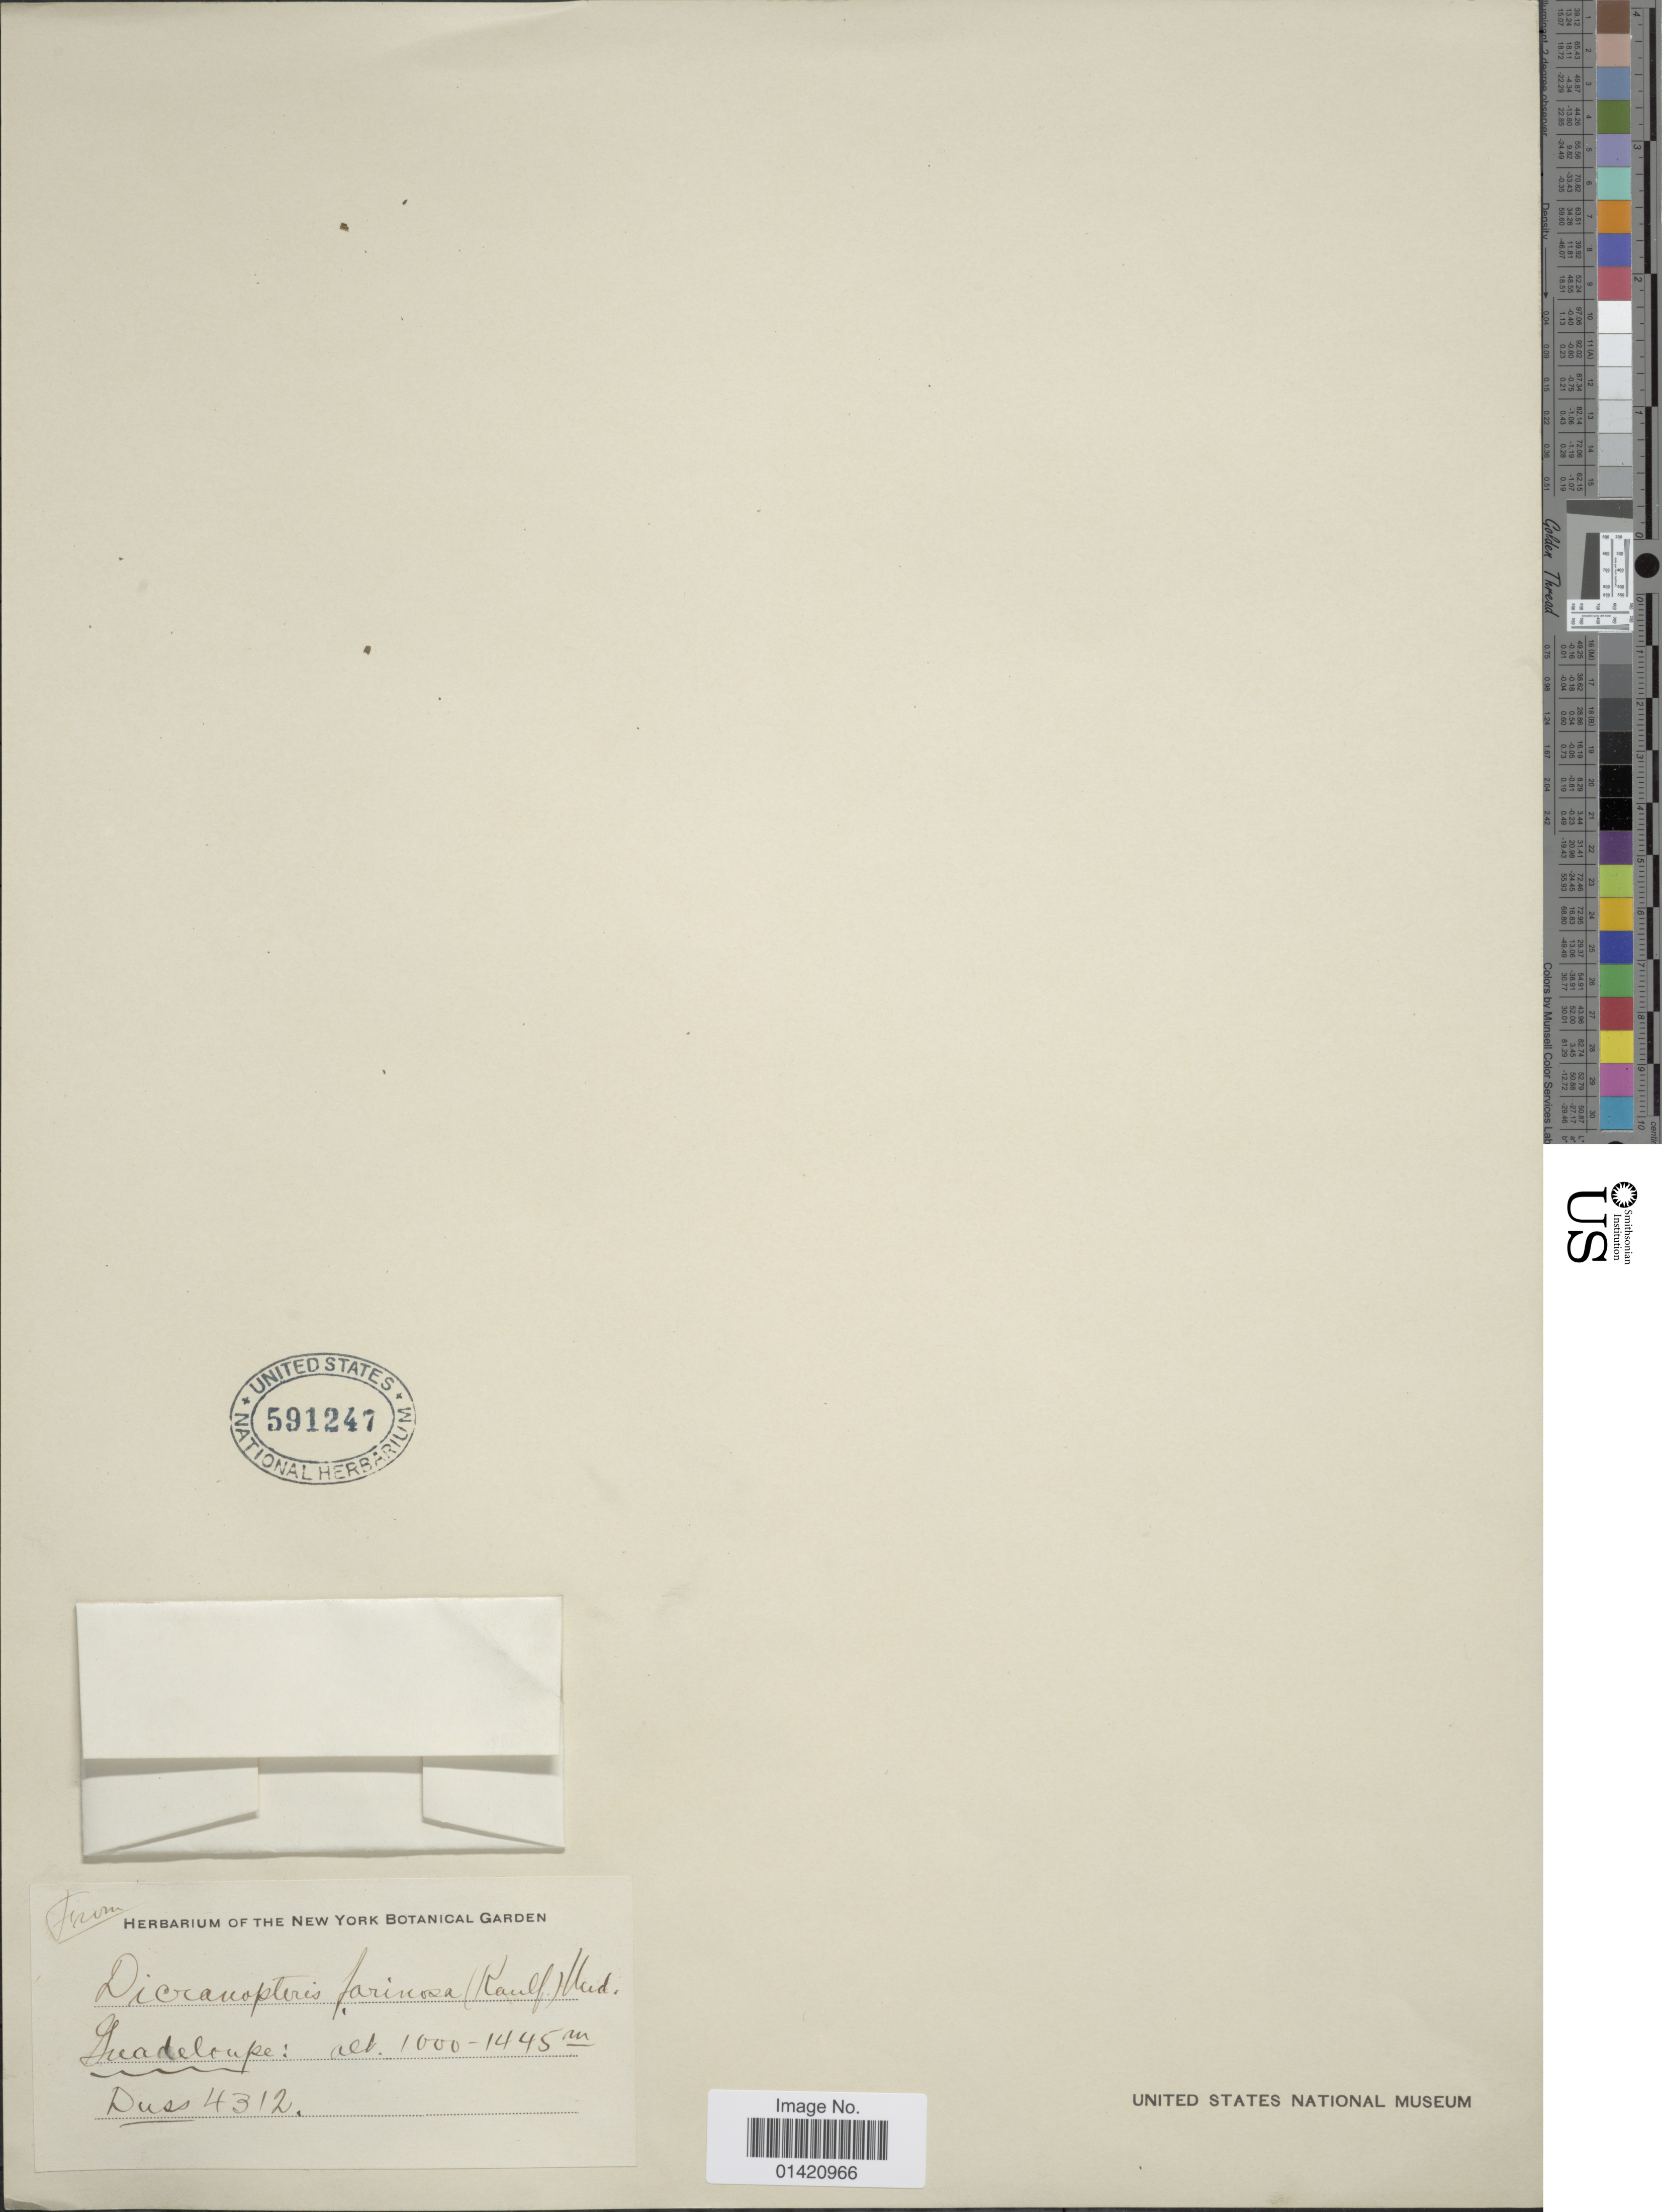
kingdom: Plantae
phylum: Tracheophyta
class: Polypodiopsida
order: Gleicheniales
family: Gleicheniaceae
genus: Diplopterygium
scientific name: Diplopterygium farinosum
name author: (Kaulf.) Nakai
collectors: -. Duss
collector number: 4312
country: Guadeloupe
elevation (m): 1000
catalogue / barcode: US 591247